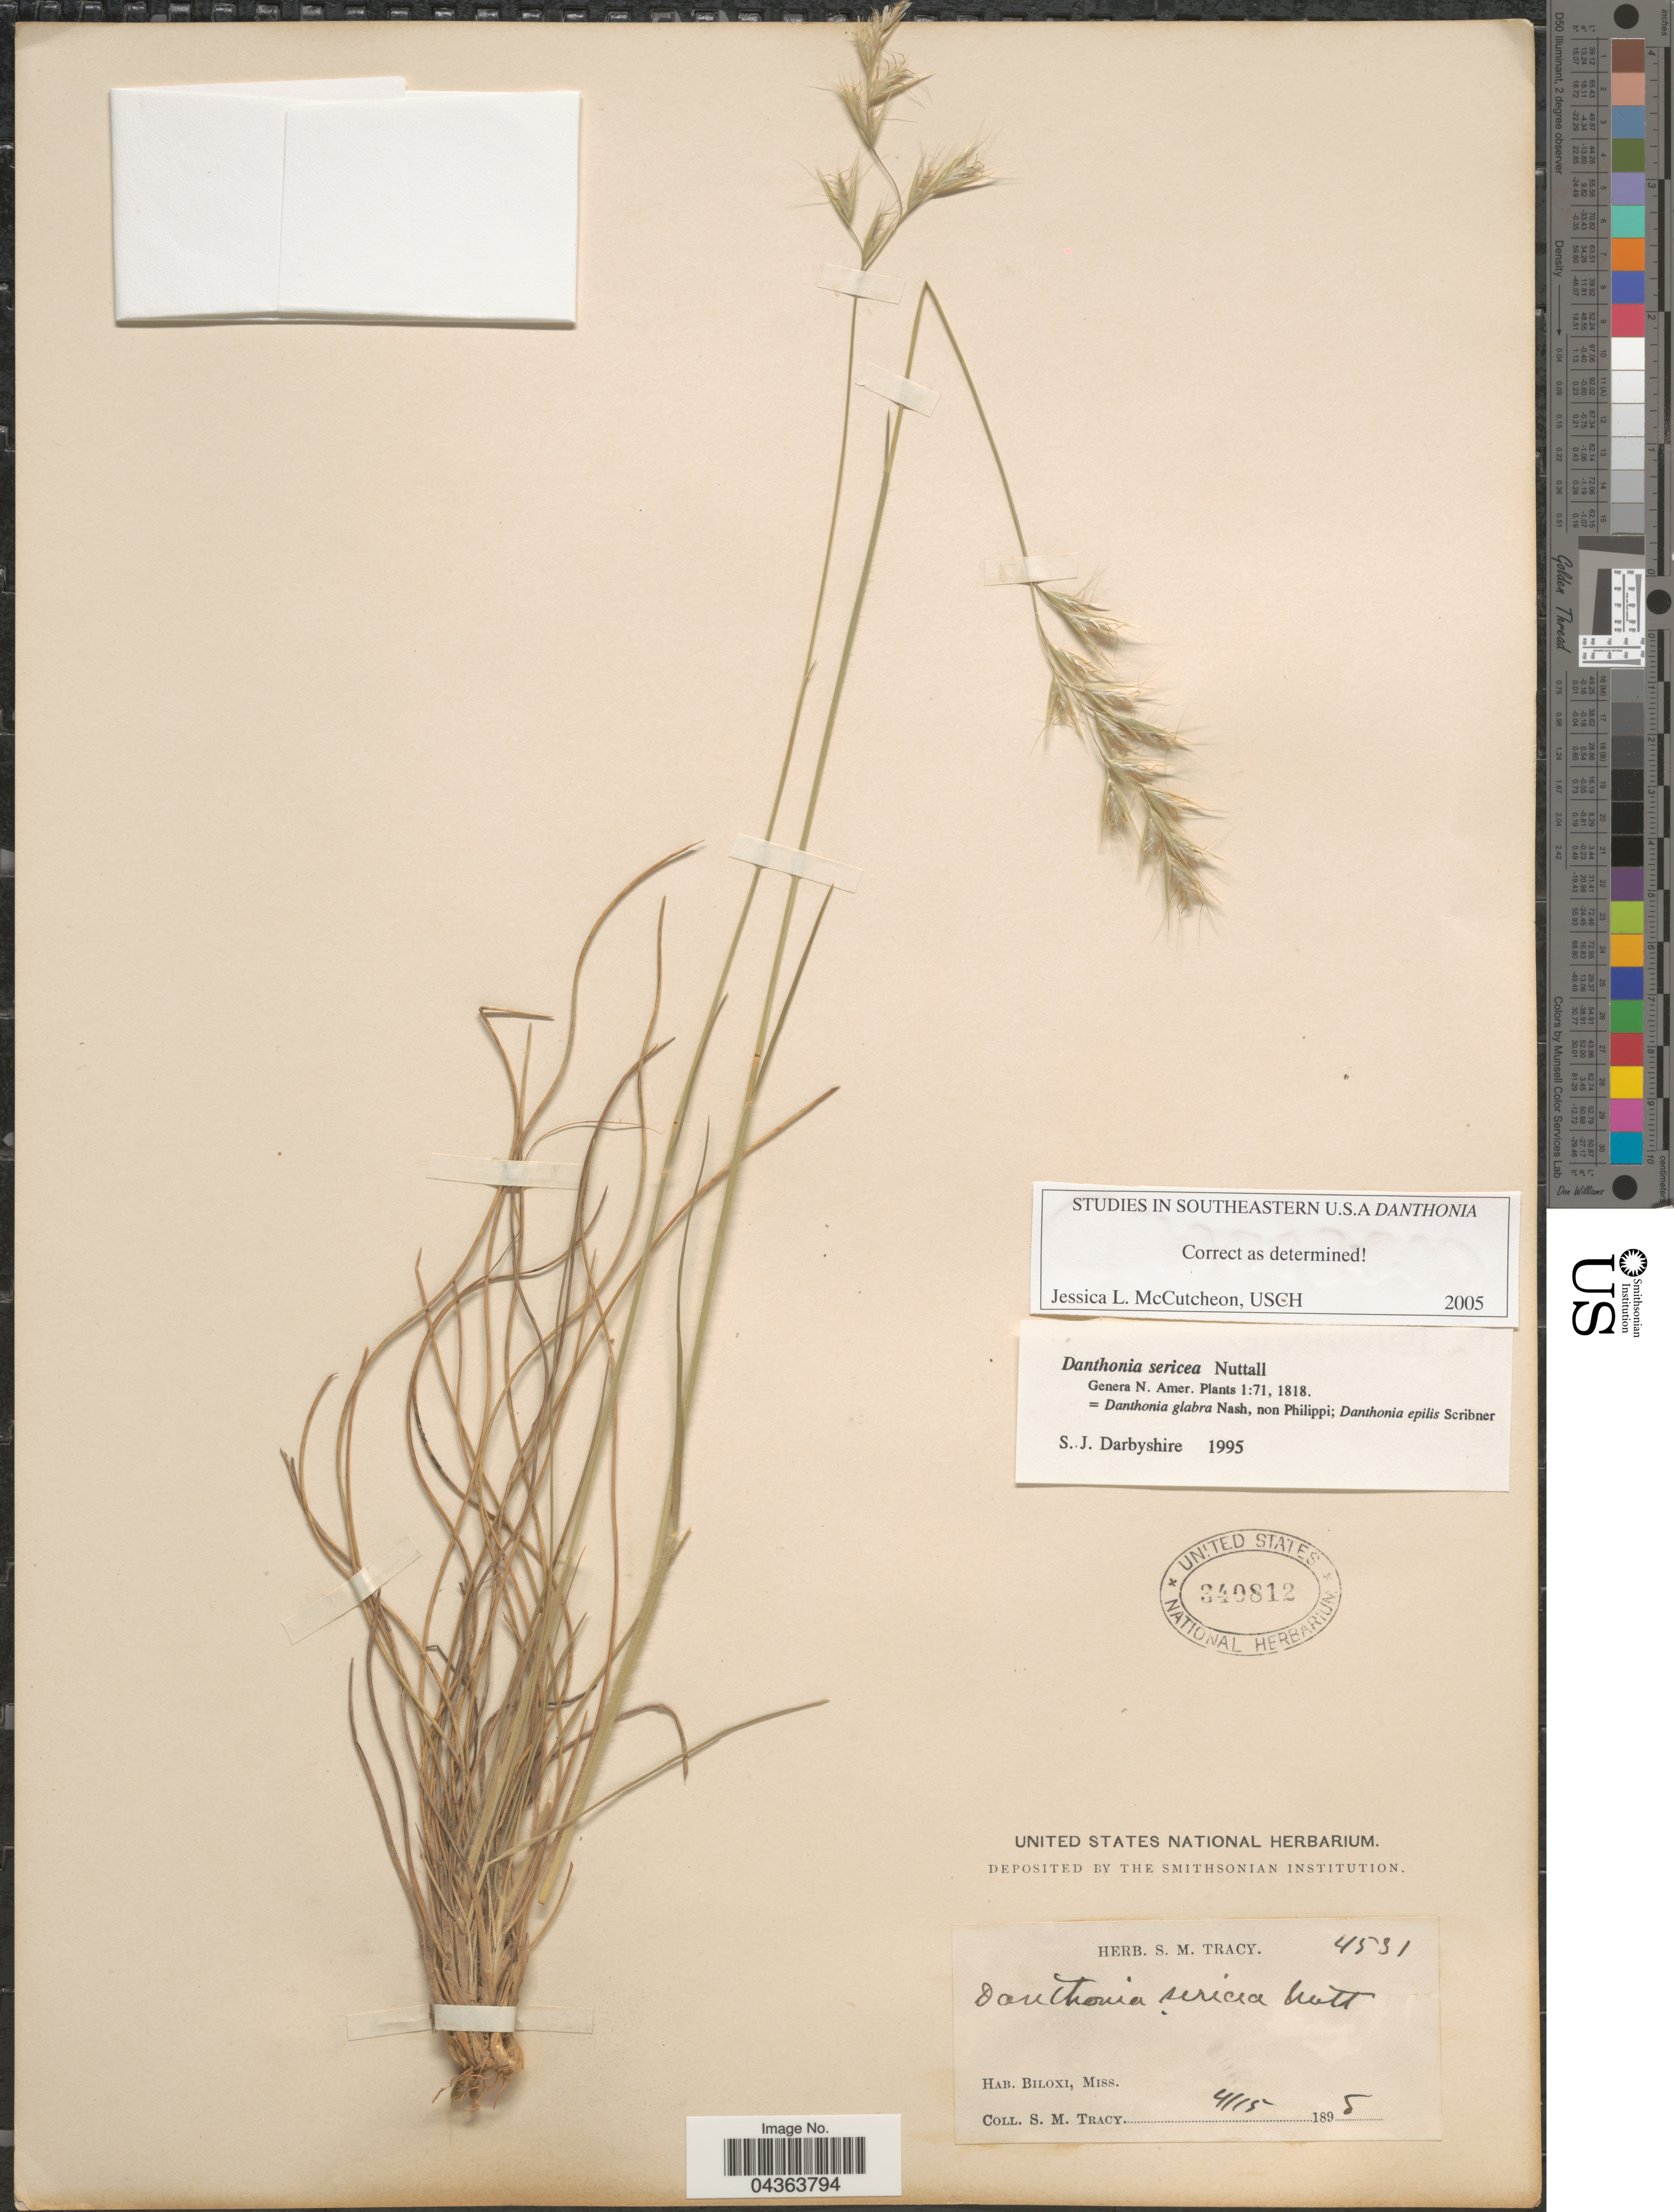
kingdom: Plantae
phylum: Tracheophyta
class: Liliopsida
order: Poales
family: Poaceae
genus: Danthonia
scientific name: Danthonia sericea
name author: Nutt.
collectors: S. M. Tracy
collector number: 4531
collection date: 1895-05-14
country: United States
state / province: Mississippi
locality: Biloxi.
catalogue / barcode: US 340812